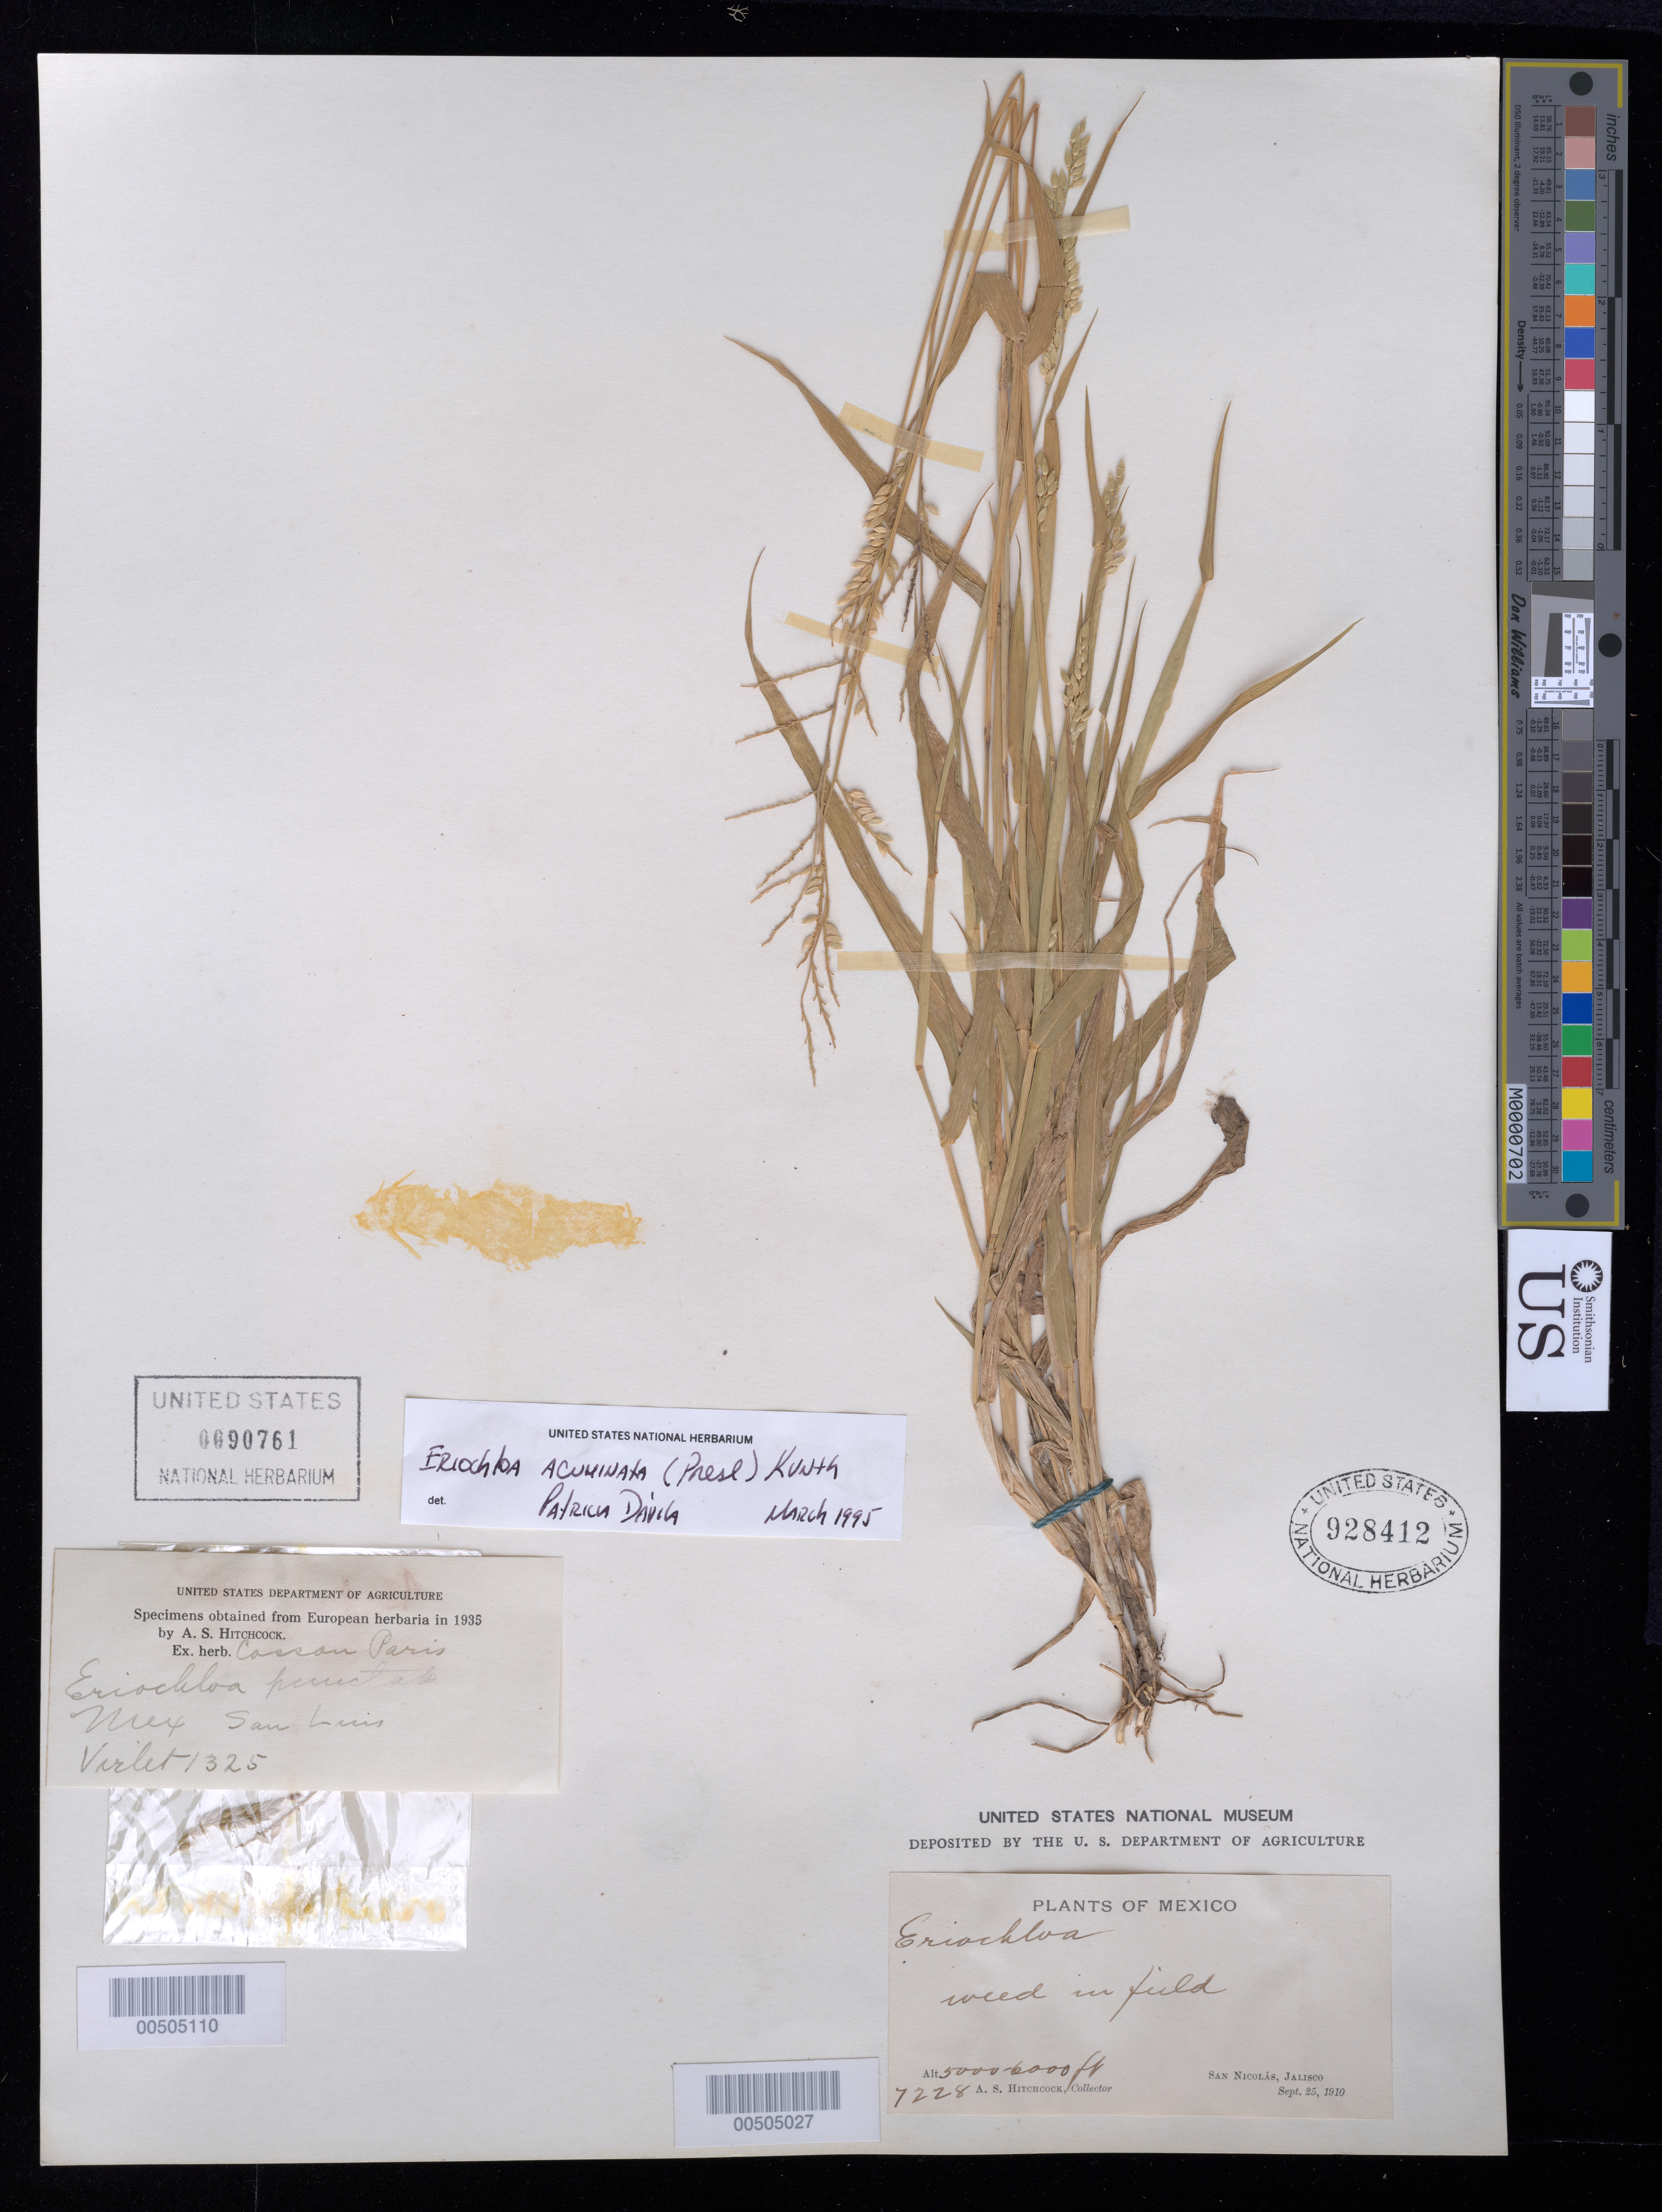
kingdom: Plantae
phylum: Tracheophyta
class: Liliopsida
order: Poales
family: Poaceae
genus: Eriochloa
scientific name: Eriochloa acuminata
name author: (J. Presl) Kunth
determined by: Dávila, P. D.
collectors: A. S. Hitchcock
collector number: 7228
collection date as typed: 25 Sep 1910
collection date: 1910-09-25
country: Mexico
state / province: Jalisco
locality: San Nicolás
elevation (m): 1524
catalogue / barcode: US 928412